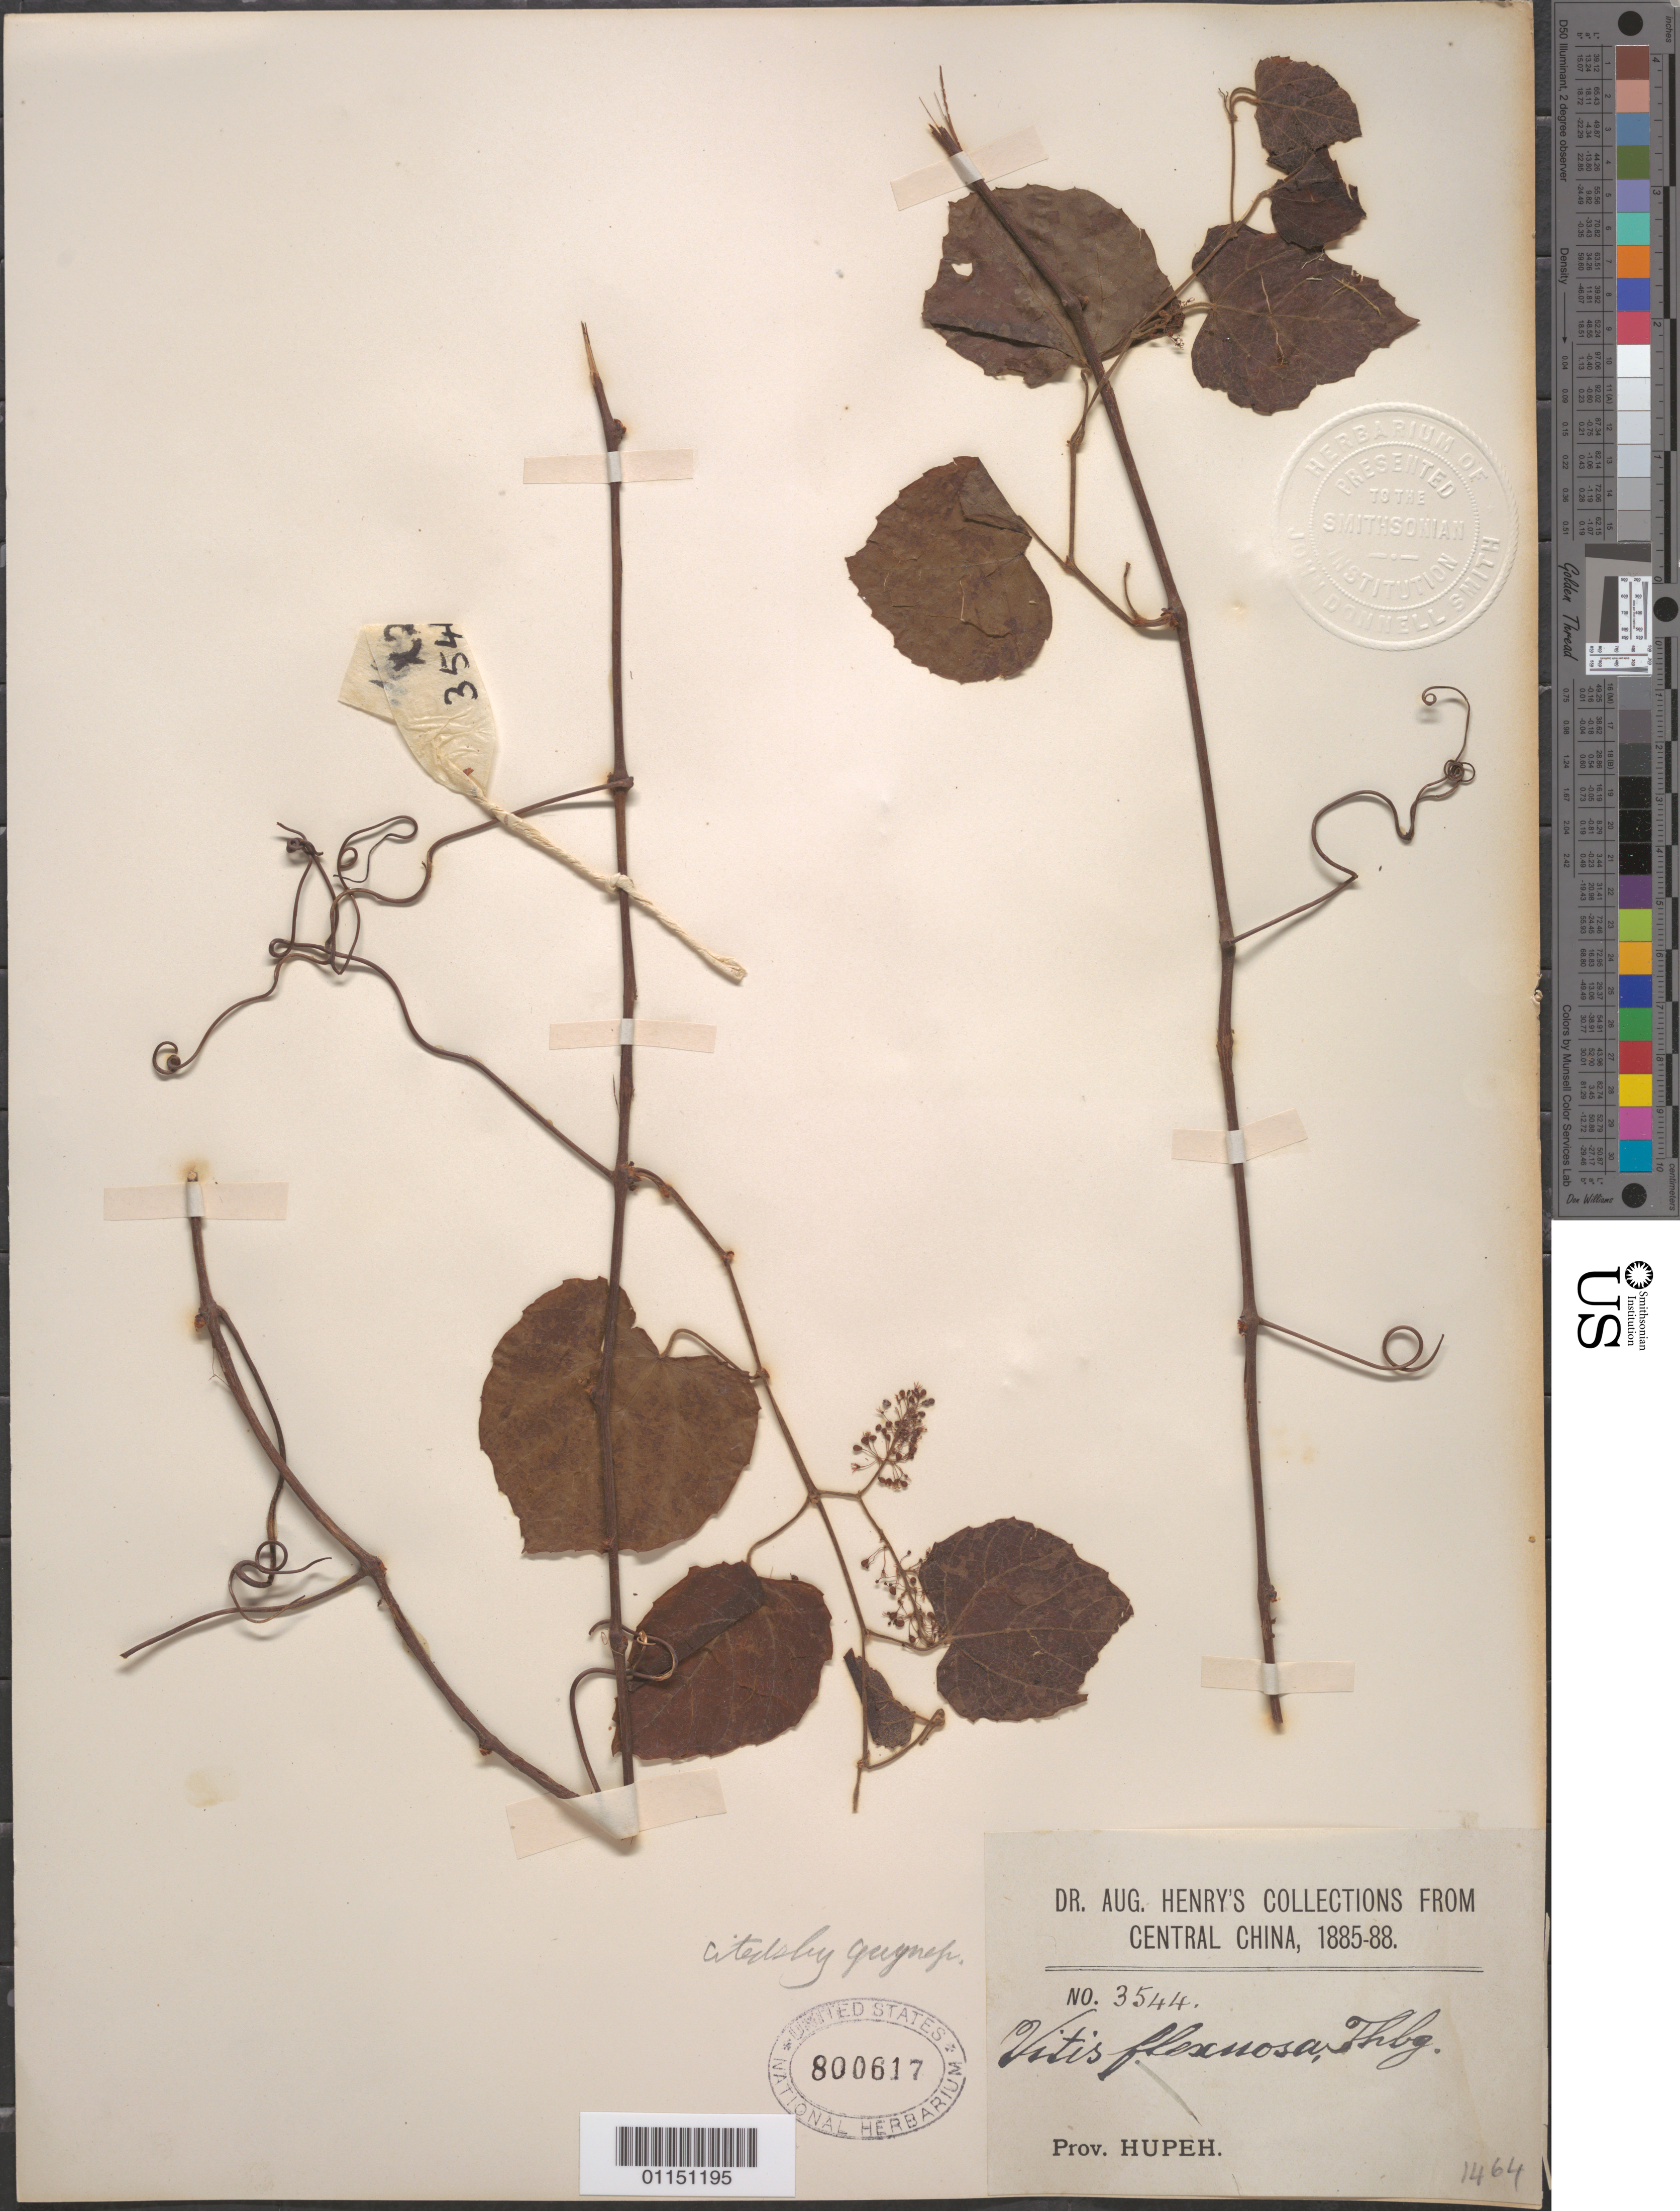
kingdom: Plantae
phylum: Tracheophyta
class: Magnoliopsida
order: Vitales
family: Vitaceae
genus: Vitis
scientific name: Vitis flexuosa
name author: Thunb.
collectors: A. Henry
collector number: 3544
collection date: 1885/1888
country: China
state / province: Hubei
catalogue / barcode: US 800617